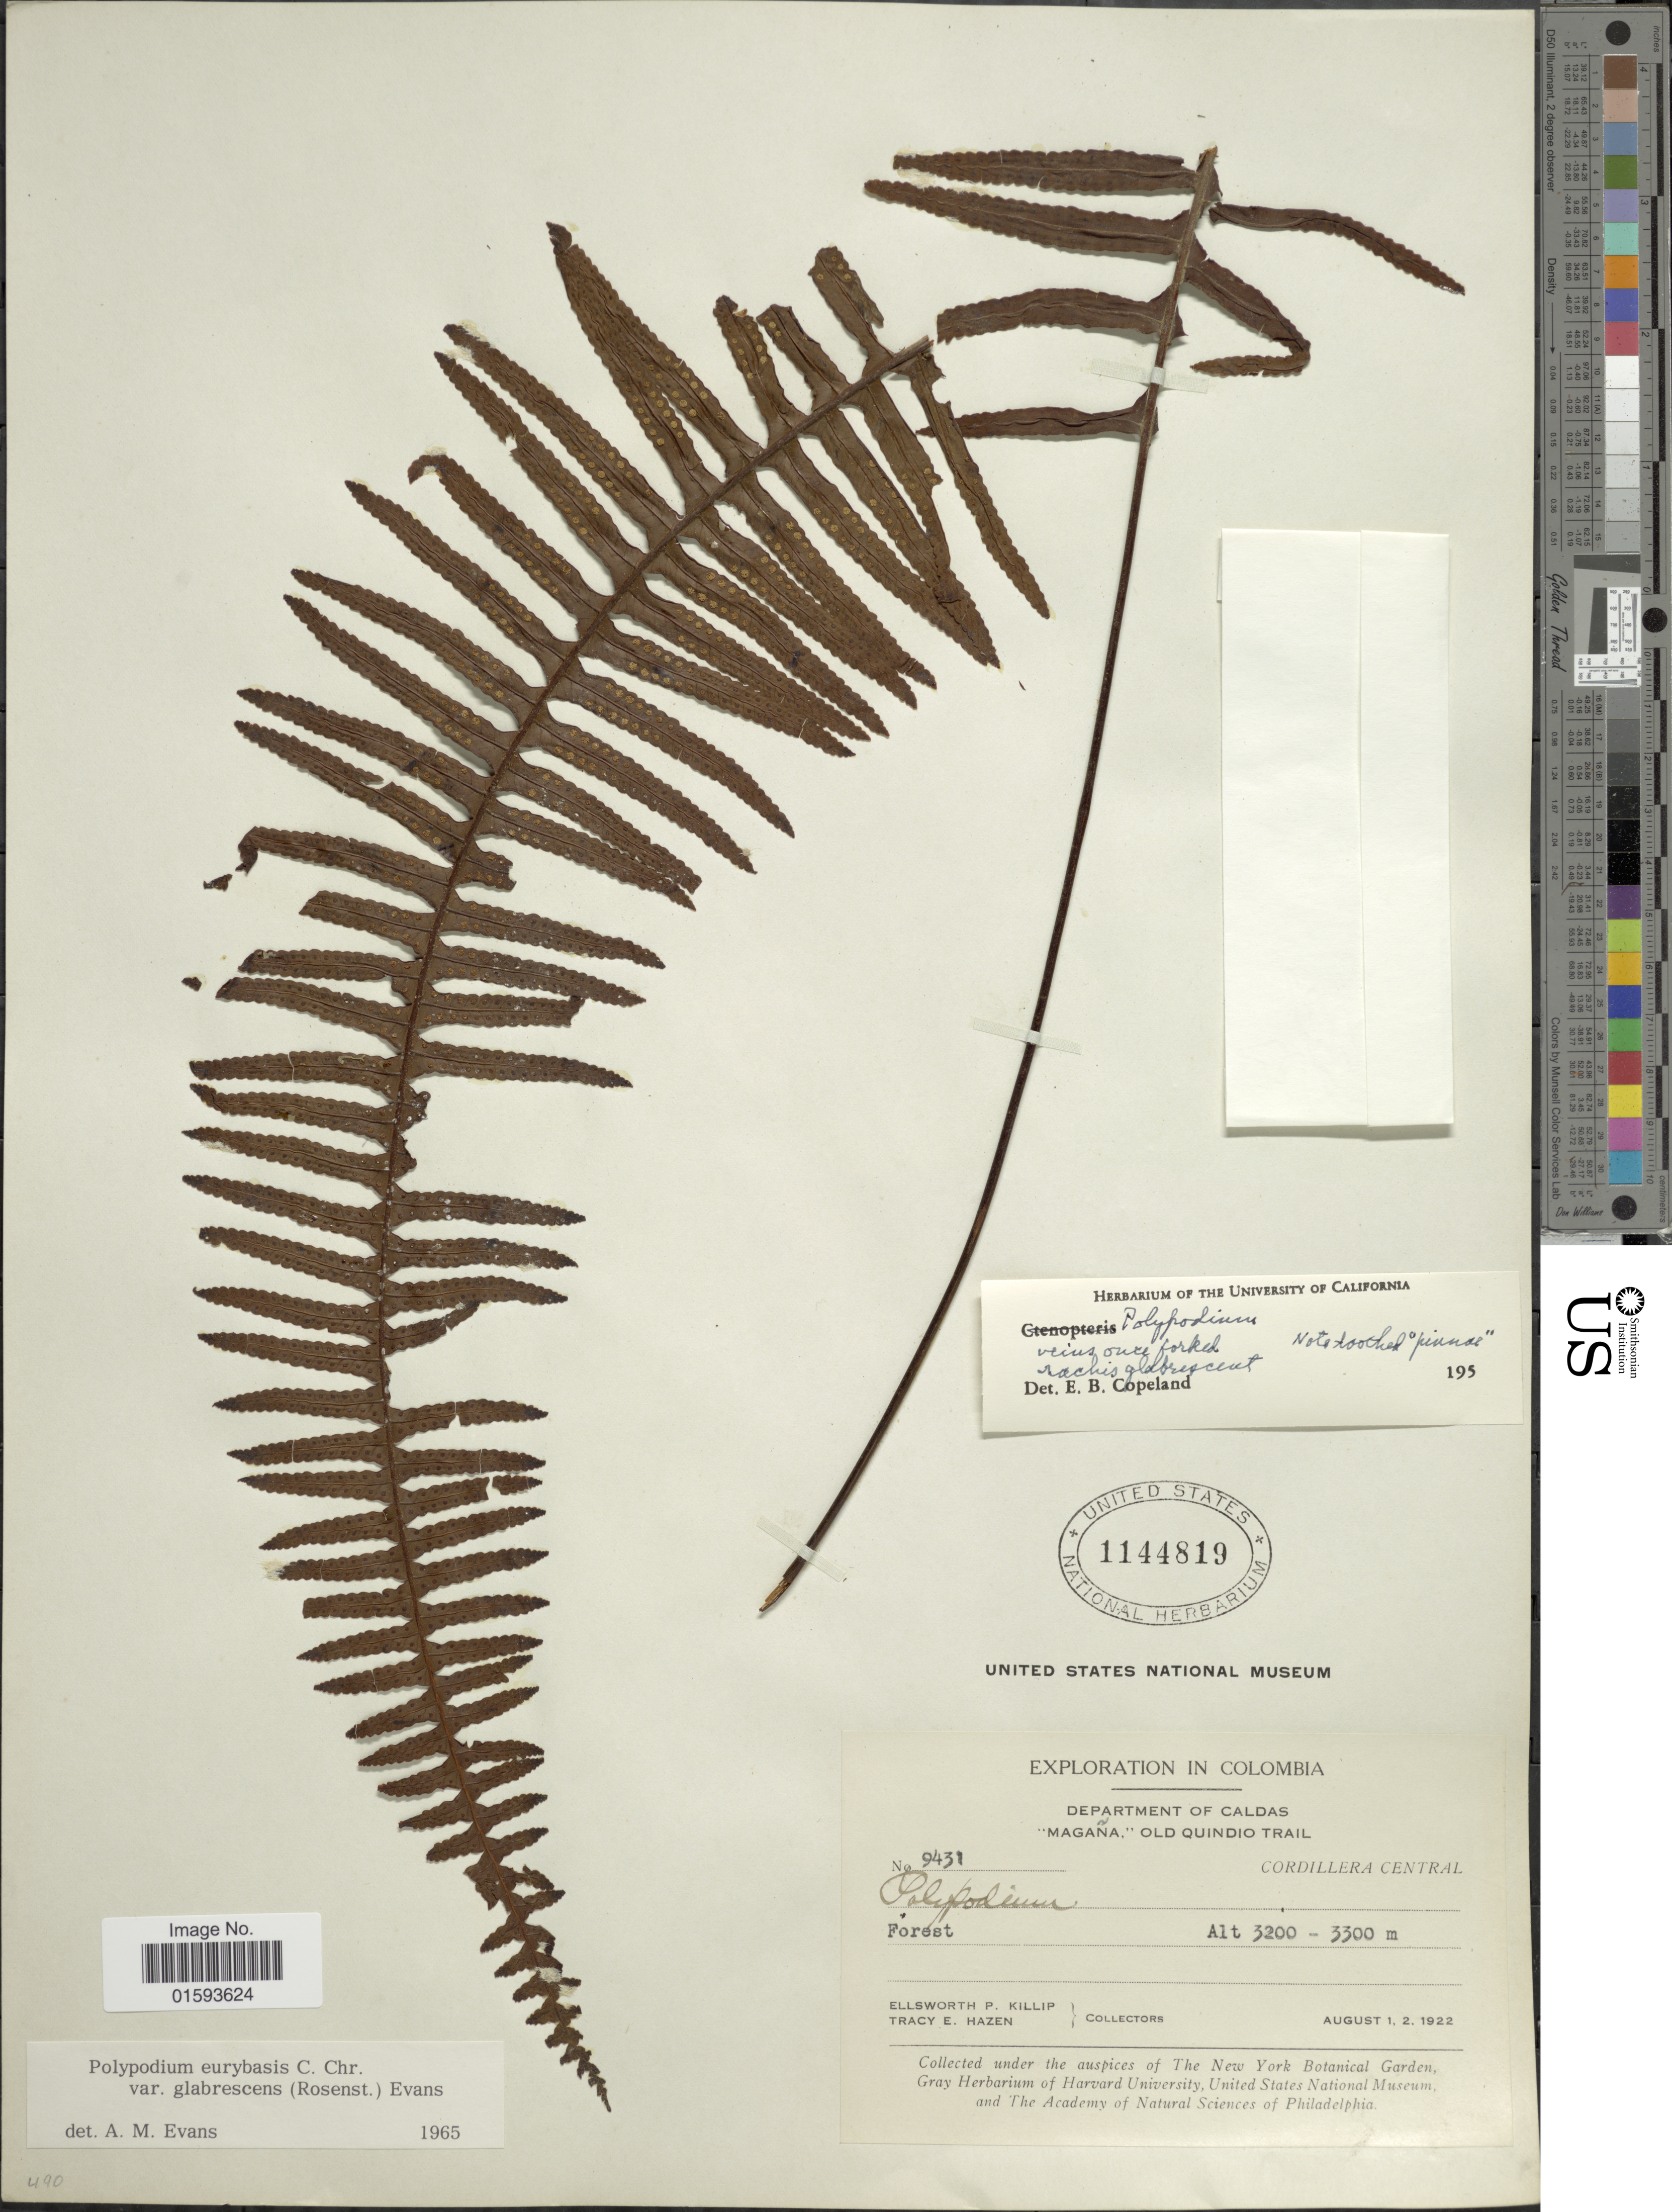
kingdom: Plantae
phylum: Tracheophyta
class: Polypodiopsida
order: Polypodiales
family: Polypodiaceae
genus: Pecluma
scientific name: Pecluma eurybasis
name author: (C. Chr.) M.G. Price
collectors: E. P. Killip & T. E. Hazen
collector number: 9431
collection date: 1922-08-01/1922-08-02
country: Colombia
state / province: Caldas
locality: Magana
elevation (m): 3200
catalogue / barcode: US 1144819